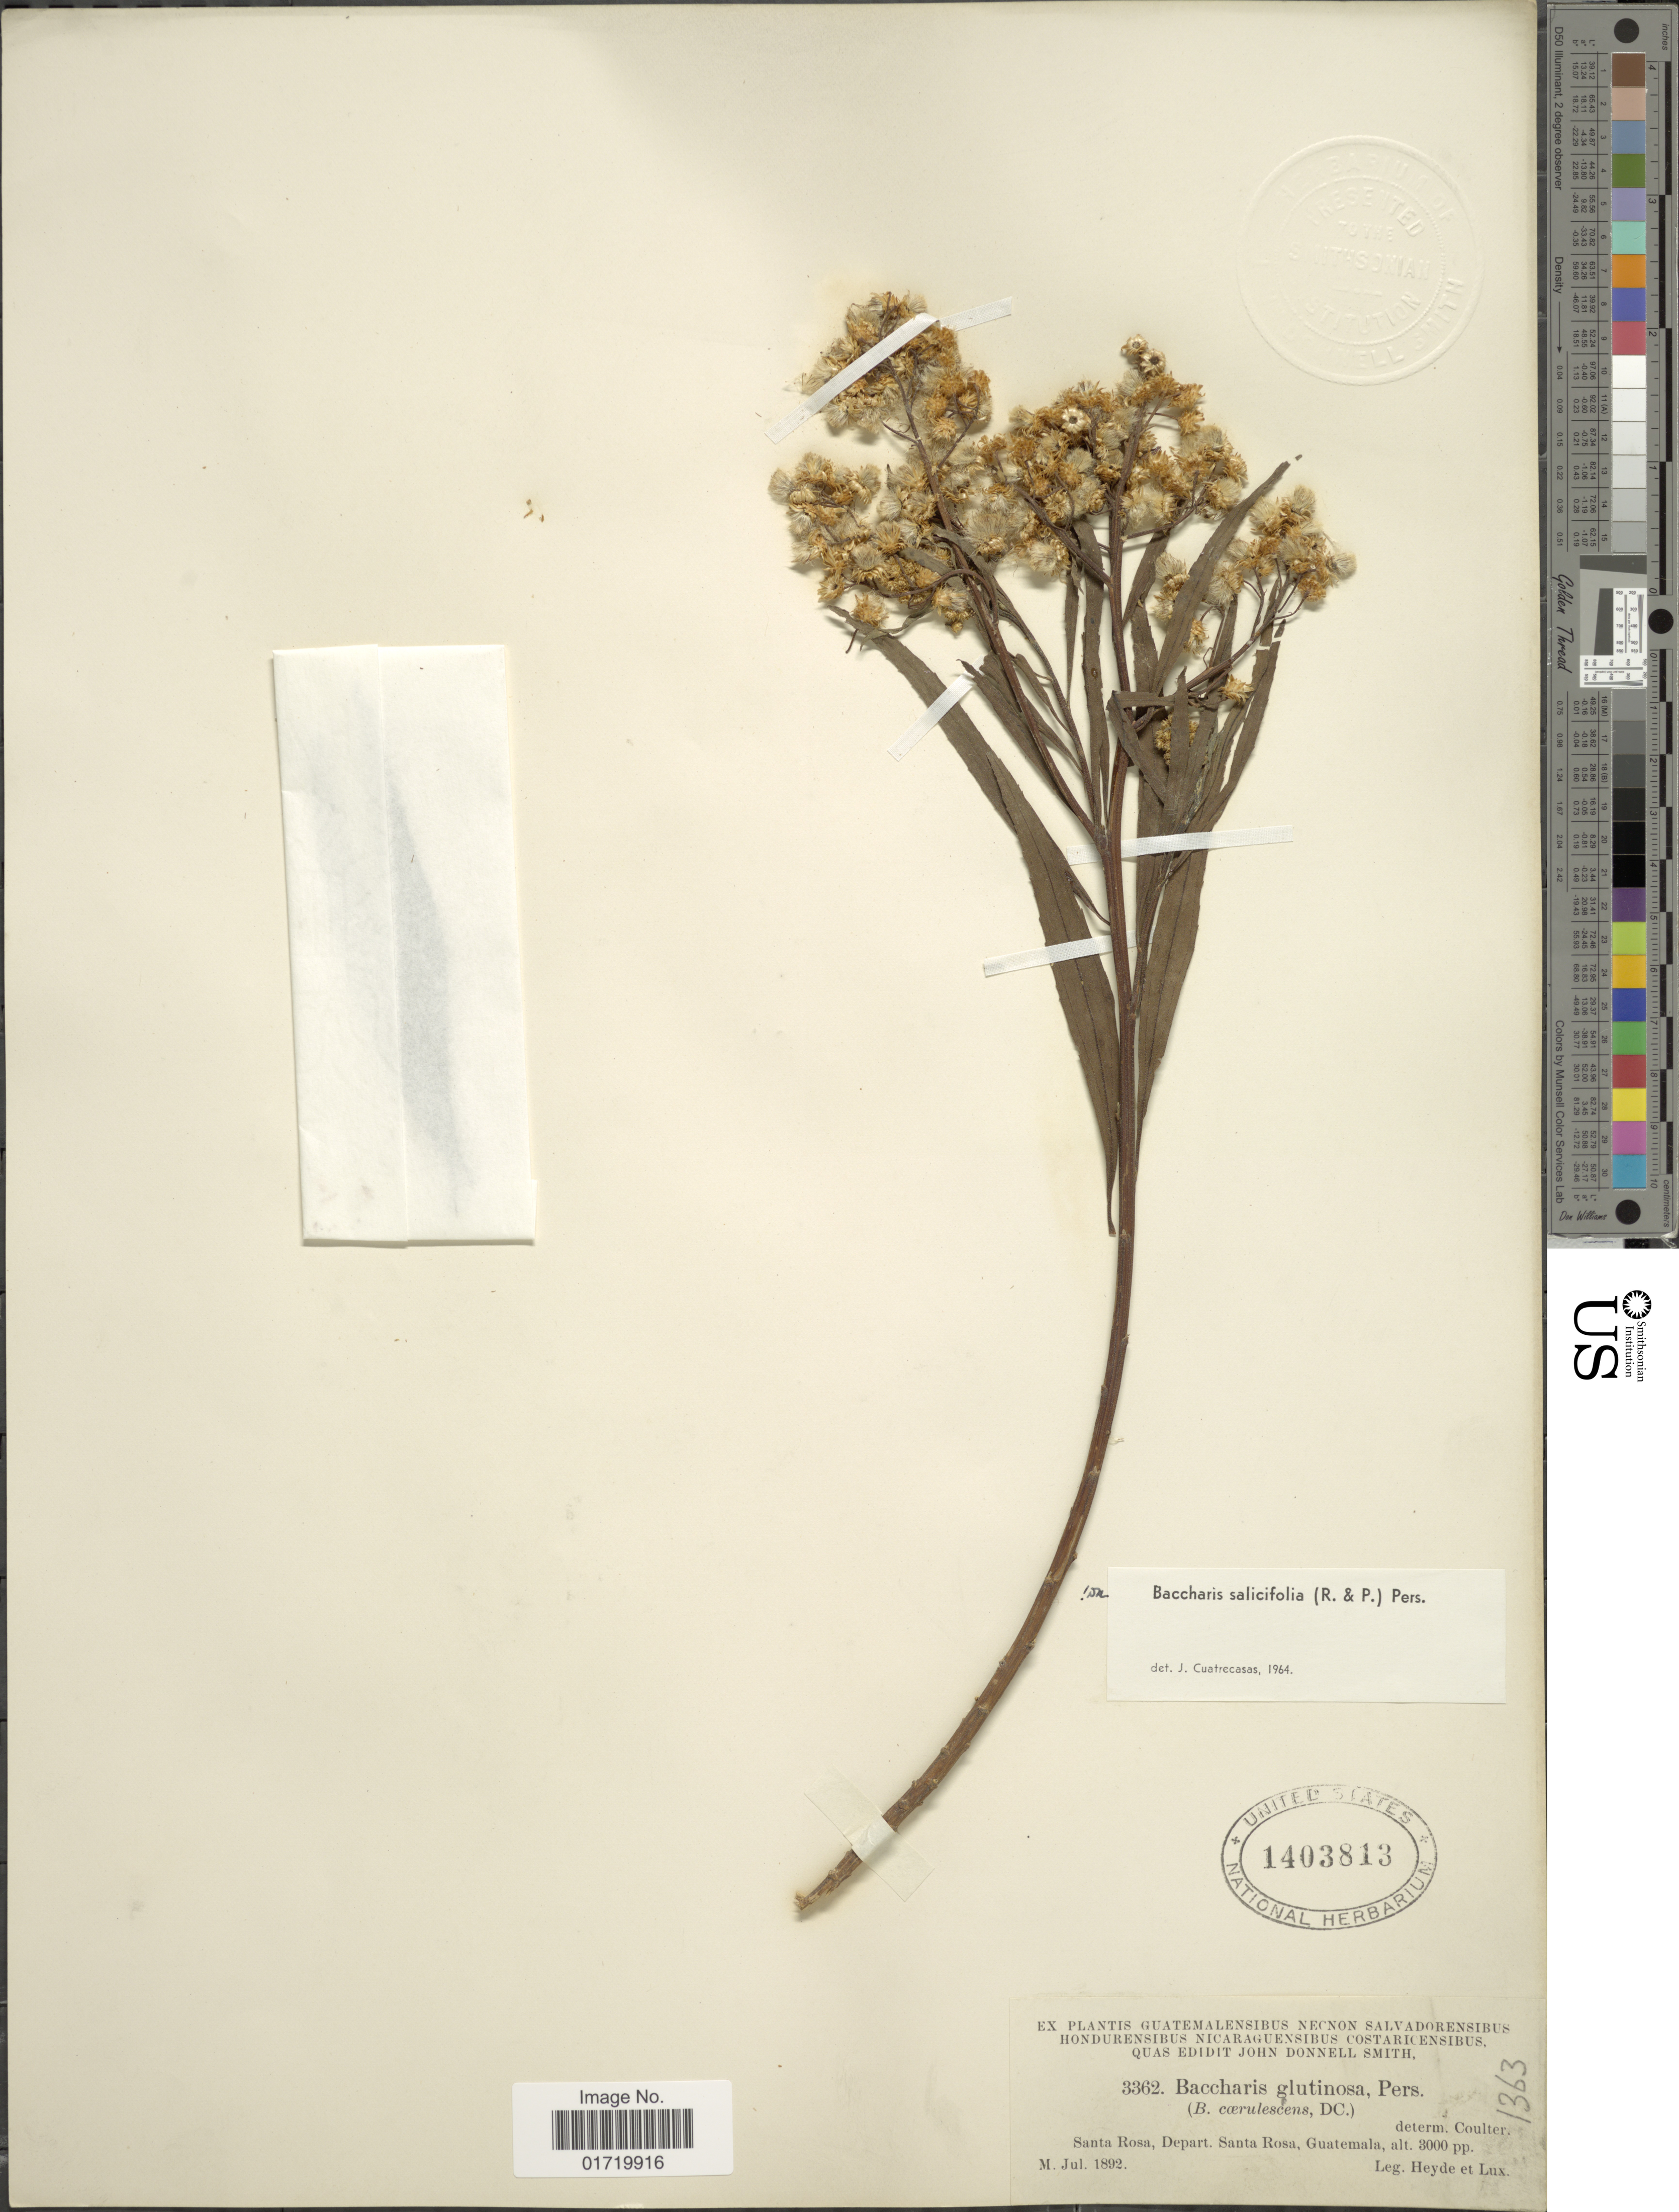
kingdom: Plantae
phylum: Tracheophyta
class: Magnoliopsida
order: Asterales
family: Asteraceae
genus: Baccharis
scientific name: Baccharis salicifolia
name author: (Ruiz & Pav.) Pers.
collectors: Heyde & Lux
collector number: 3362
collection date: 1892-07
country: Guatemala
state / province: Santa Rosa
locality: Santa rosa, Depart. Santa Rosa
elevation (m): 914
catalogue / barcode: US 1403813